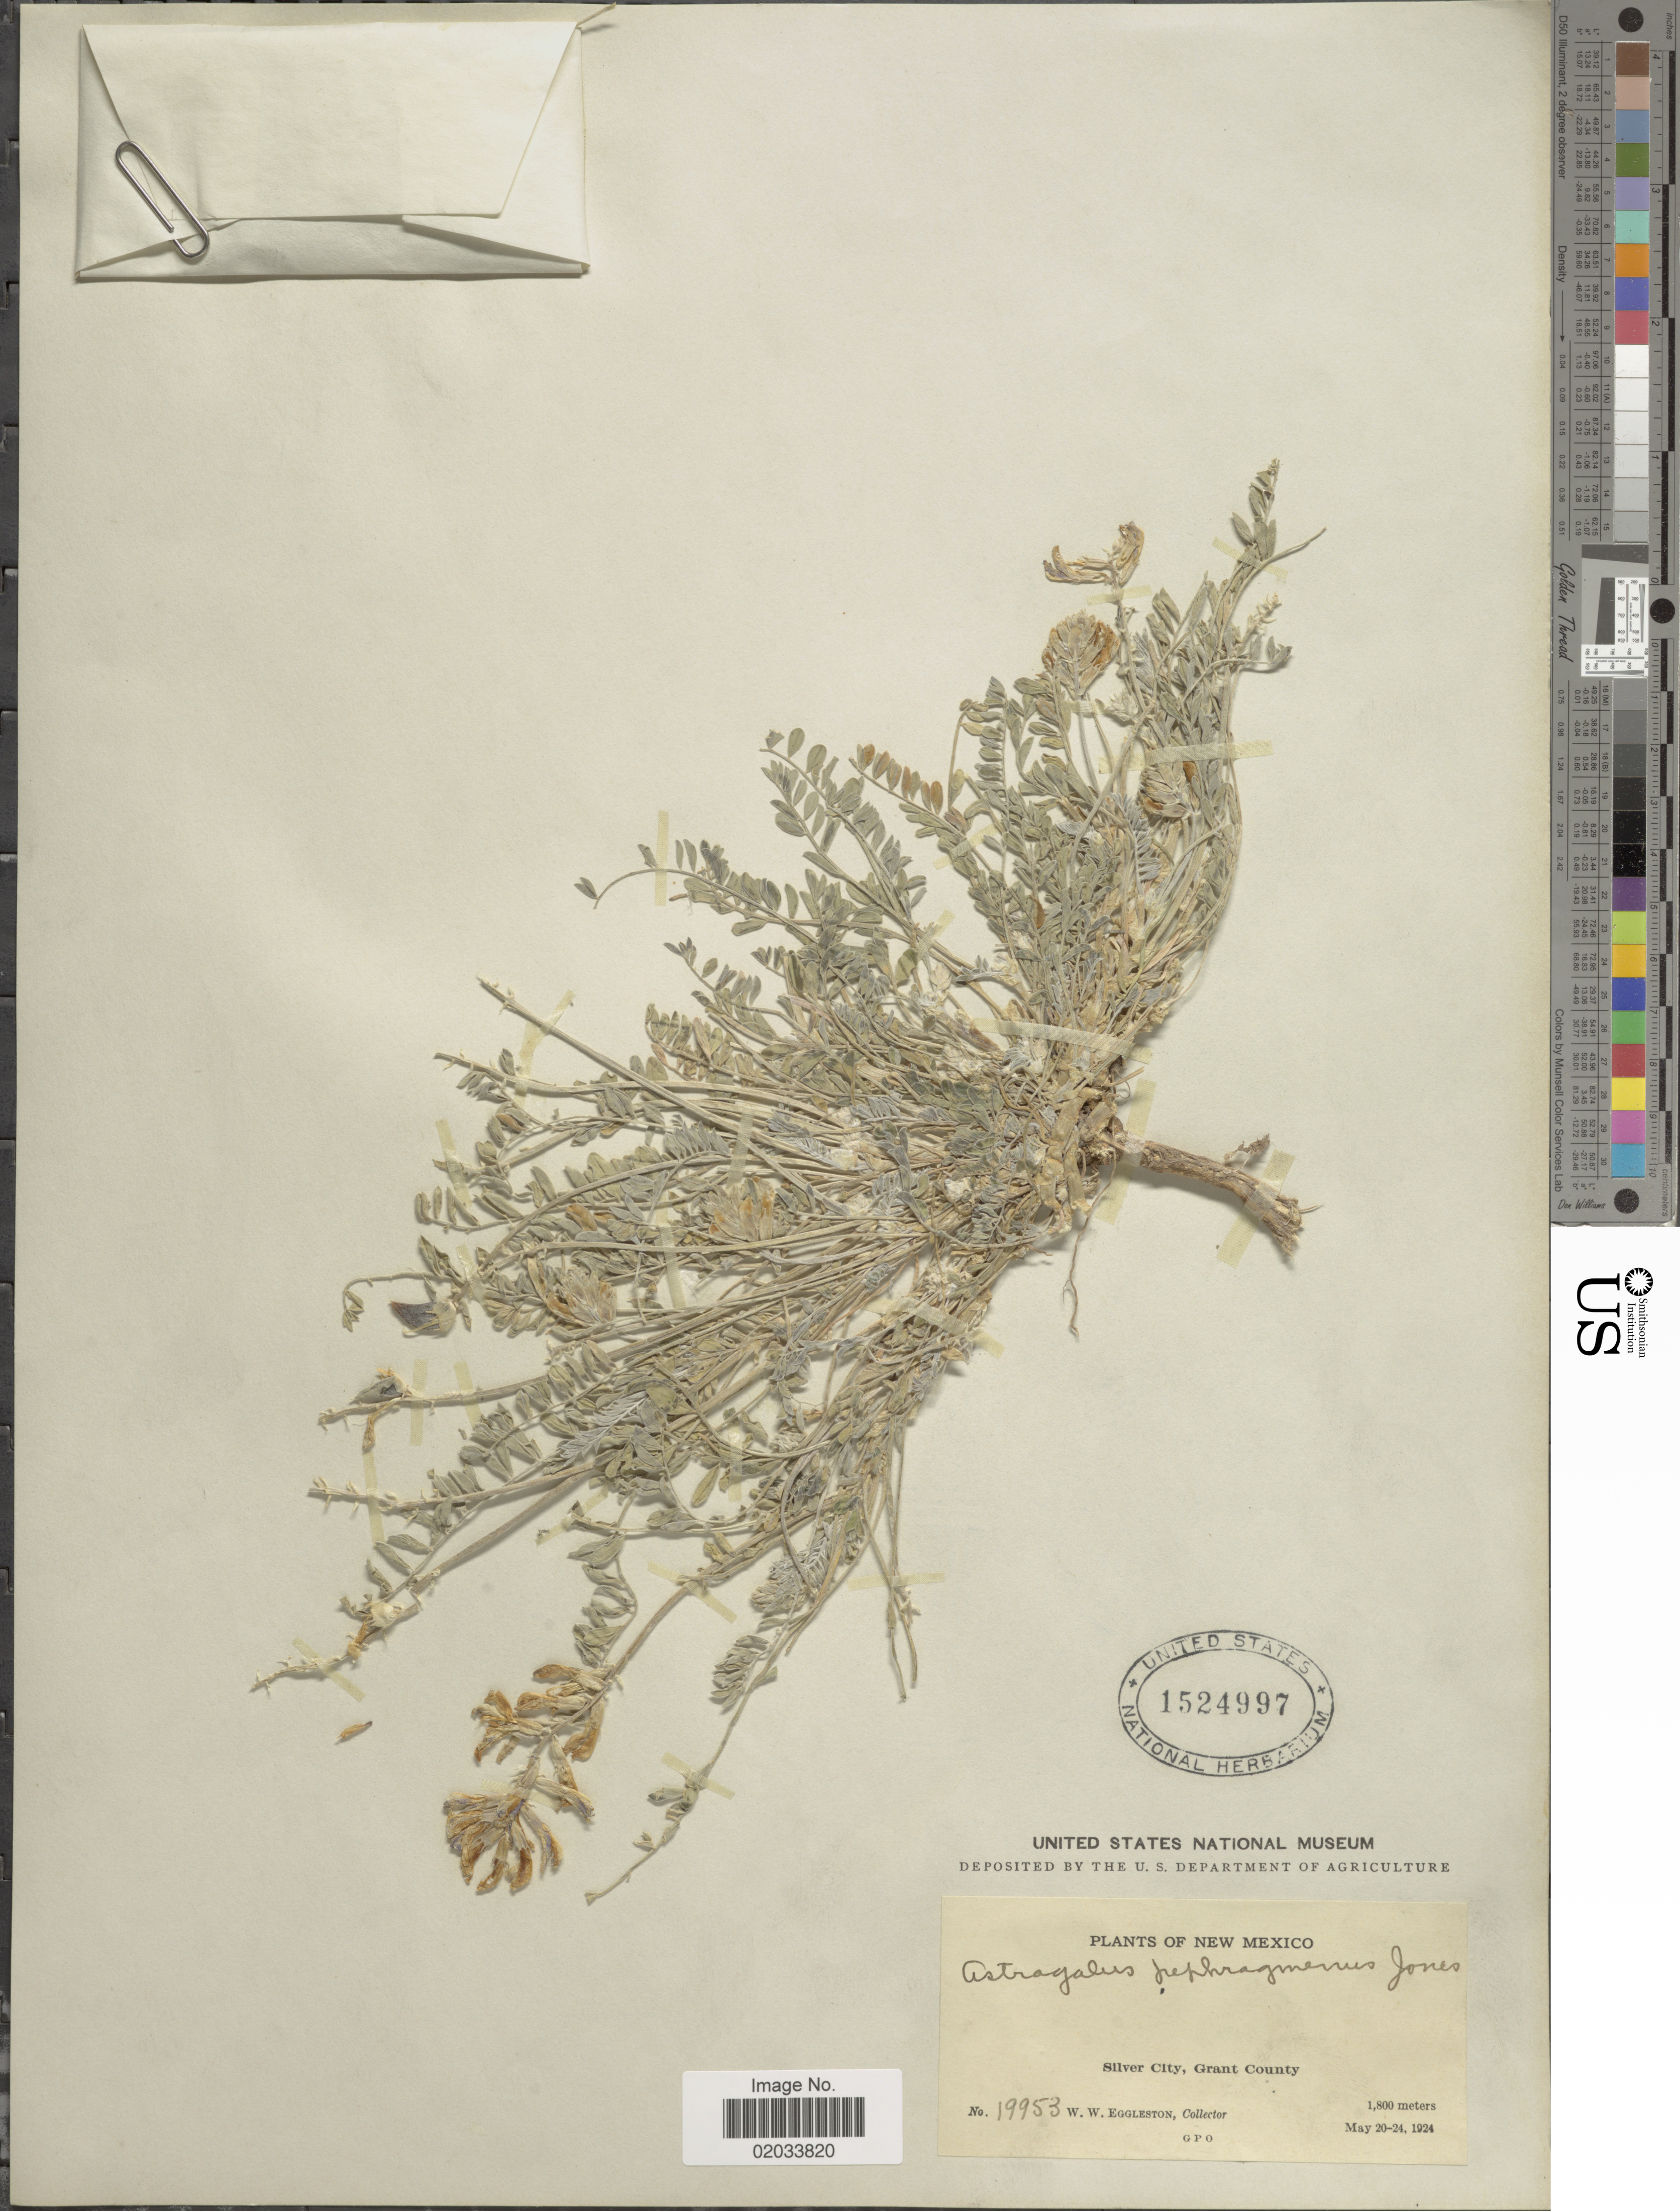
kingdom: Plantae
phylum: Tracheophyta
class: Magnoliopsida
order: Fabales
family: Fabaceae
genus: Astragalus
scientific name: Astragalus pephragmenus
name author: M.E. Jones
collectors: W. W. Eggleston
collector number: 19953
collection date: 1924-05-20/1924-05-24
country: United States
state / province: New Mexico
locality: Silver City, Grant County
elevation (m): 1800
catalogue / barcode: US 1524997